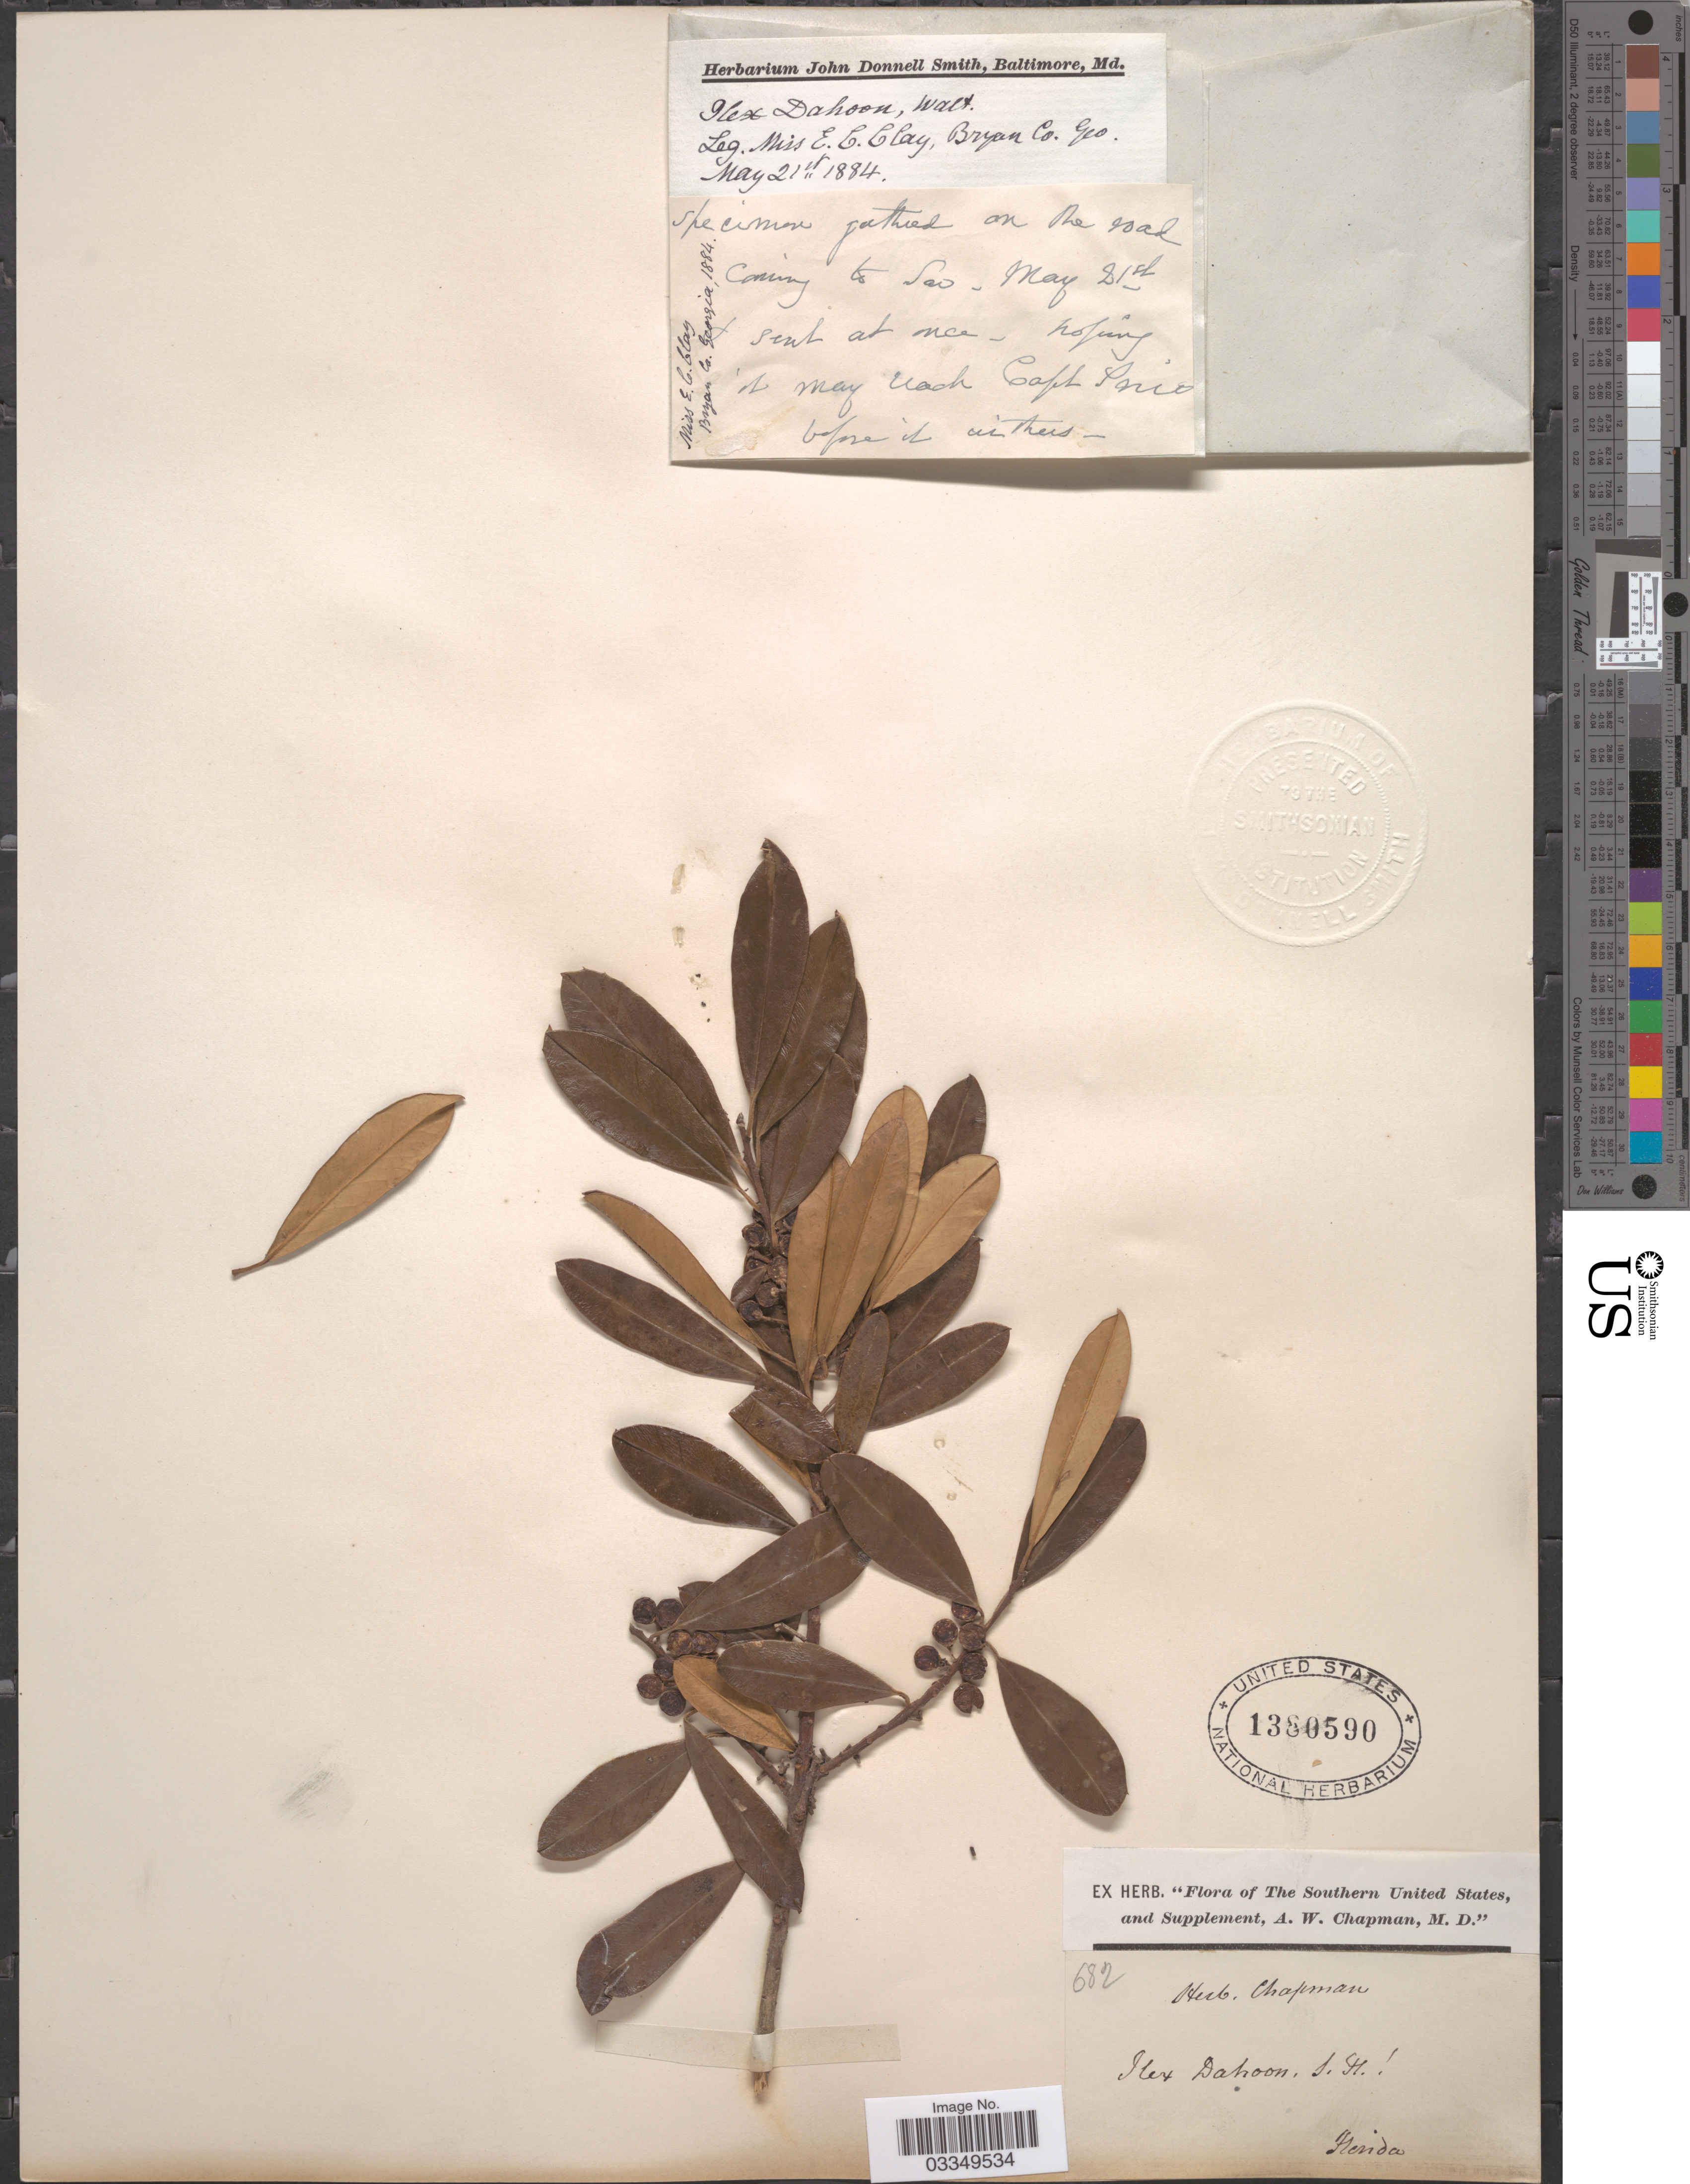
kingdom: Plantae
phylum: Tracheophyta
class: Magnoliopsida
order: Aquifoliales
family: Aquifoliaceae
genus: Ilex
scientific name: Ilex cassine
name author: L.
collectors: E. Clay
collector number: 682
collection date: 1884-05-21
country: United States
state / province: Georgia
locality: Bryan Co.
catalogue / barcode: US 1380590